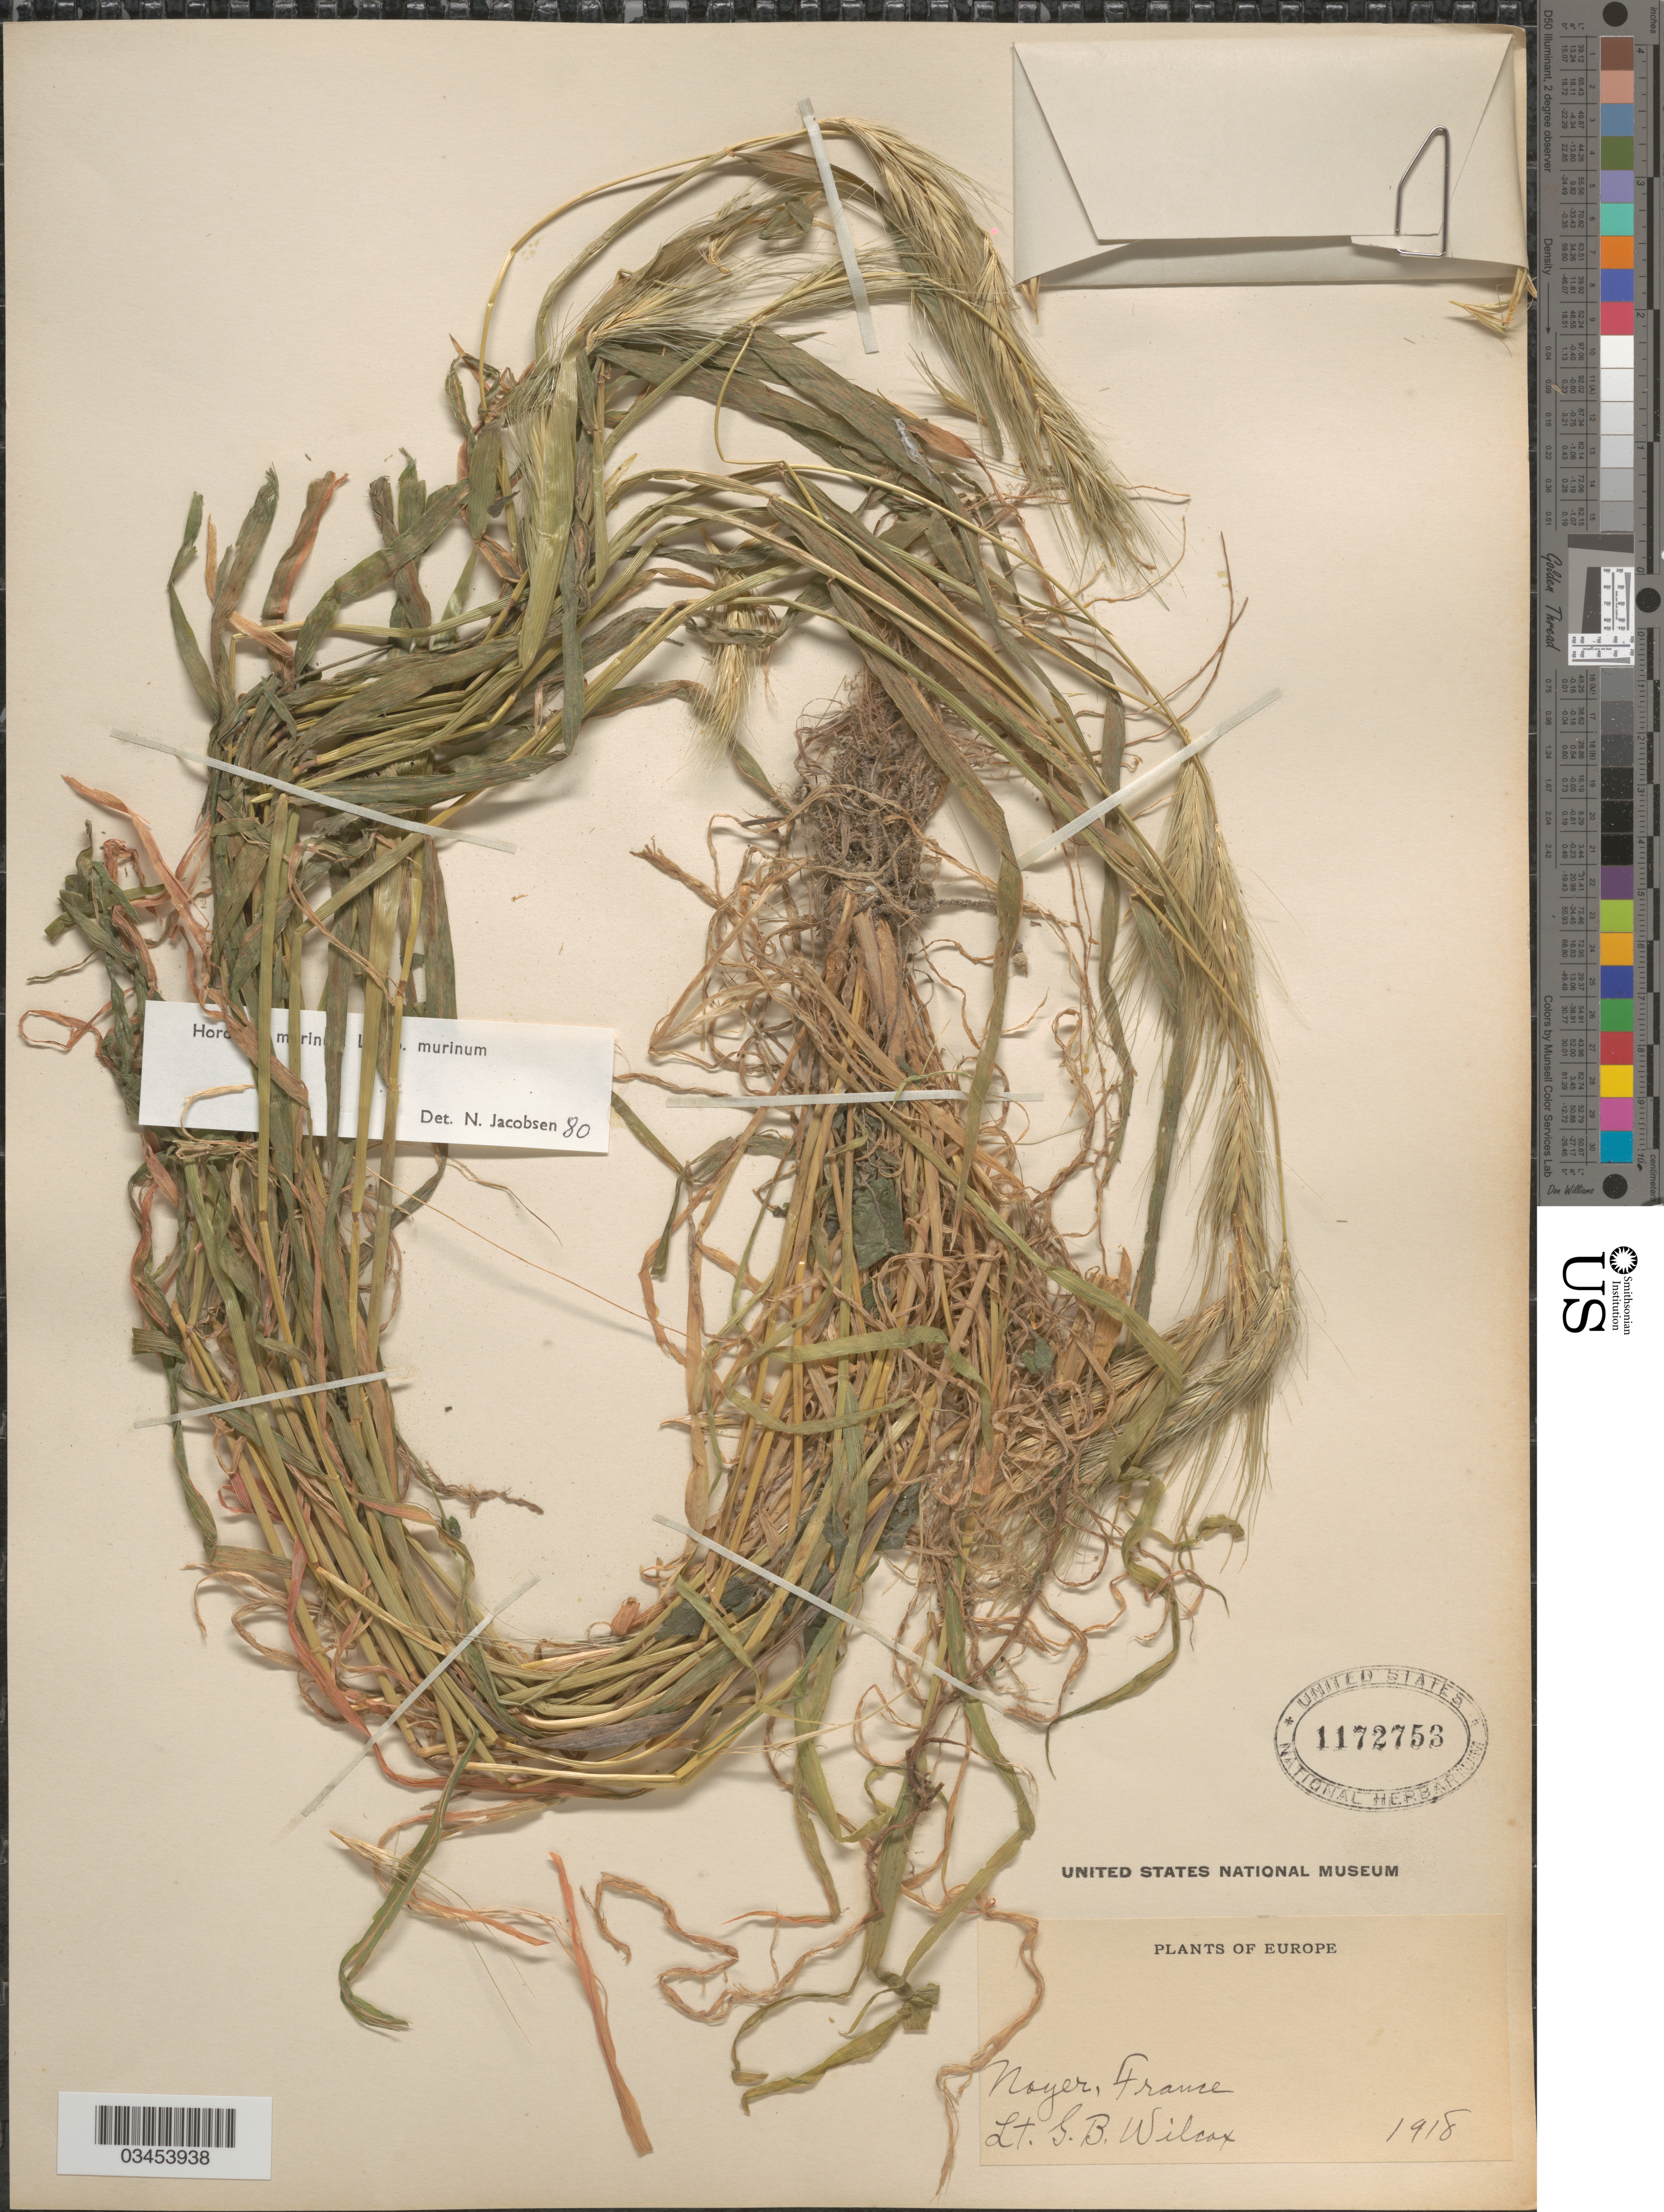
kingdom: Plantae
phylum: Tracheophyta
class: Liliopsida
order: Poales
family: Poaceae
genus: Hordeum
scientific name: Hordeum murinum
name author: L.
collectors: G. Wilcox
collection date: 1918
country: France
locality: Noyer.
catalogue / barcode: US 1172753